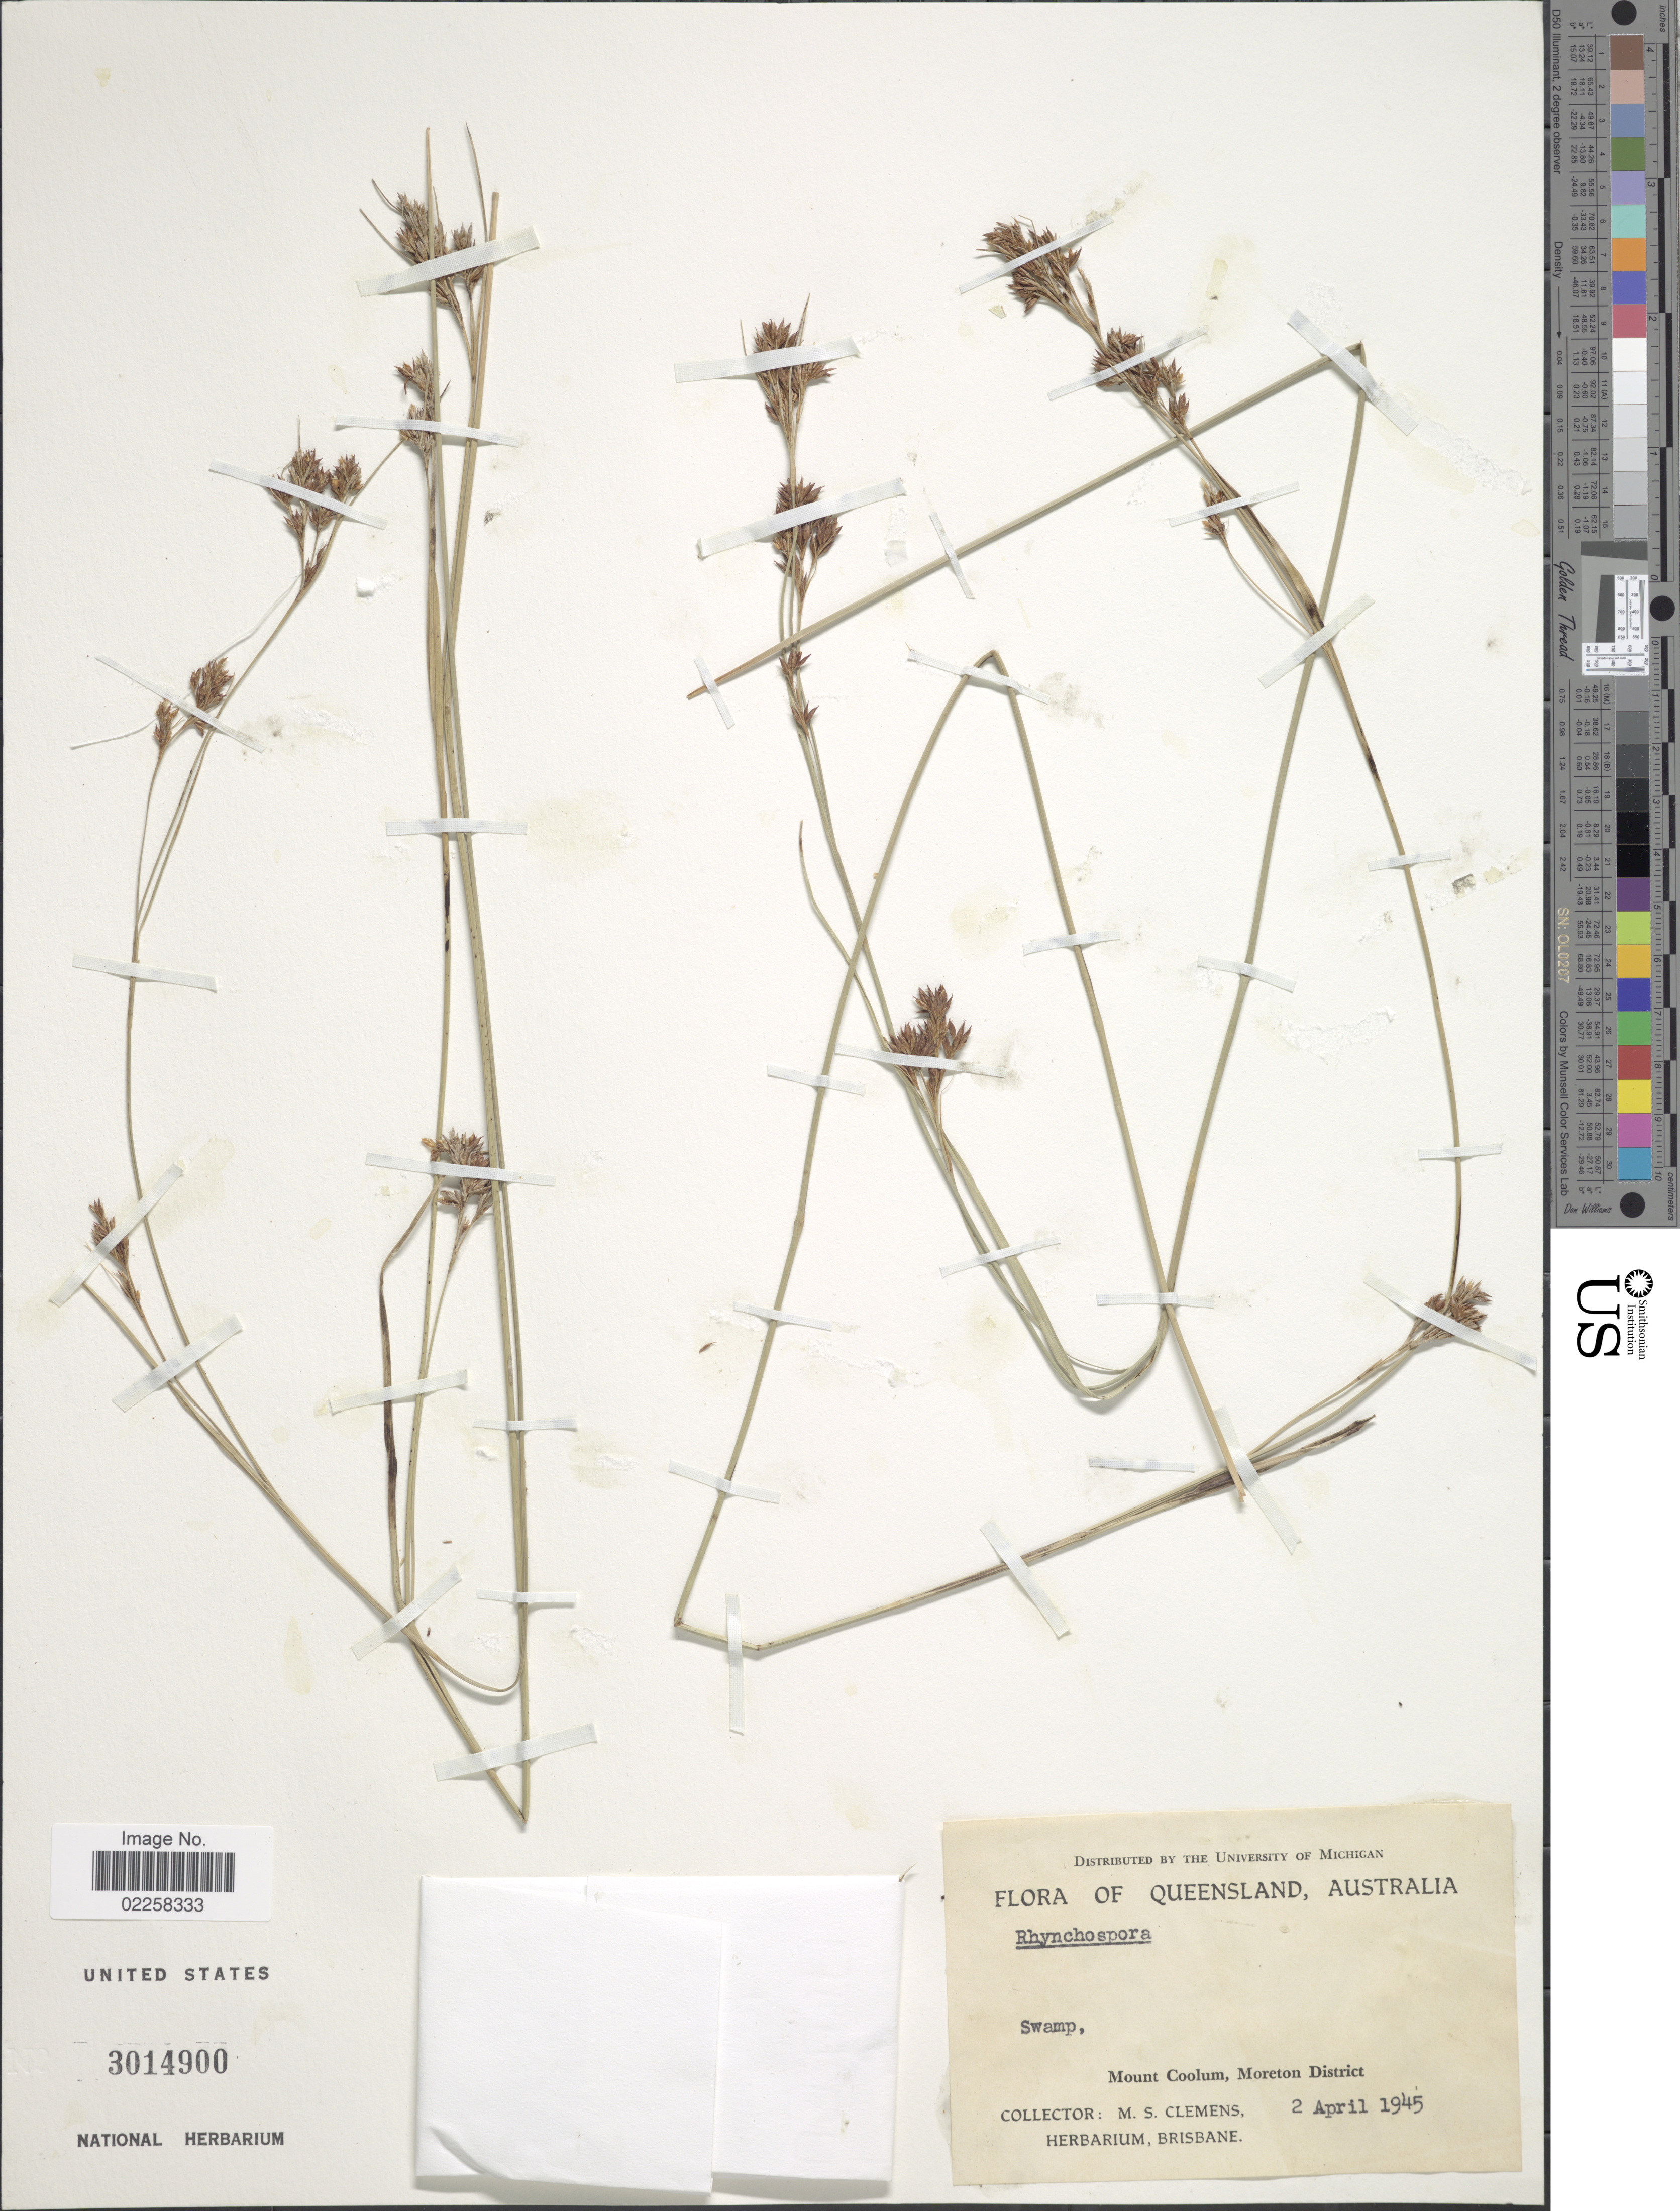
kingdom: Plantae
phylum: Tracheophyta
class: Liliopsida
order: Poales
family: Cyperaceae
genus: Rhynchospora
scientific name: Rhynchospora brownii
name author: Roem. & Schult.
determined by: Strong, Mark T., (BOT), Smithsonian Institution - National Museum of Natural History (UNITED STATES)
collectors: M. S. Clemens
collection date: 1945-04-02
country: Australia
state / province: Queensland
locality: Mount Coolum, Moreton District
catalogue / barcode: US 3014900